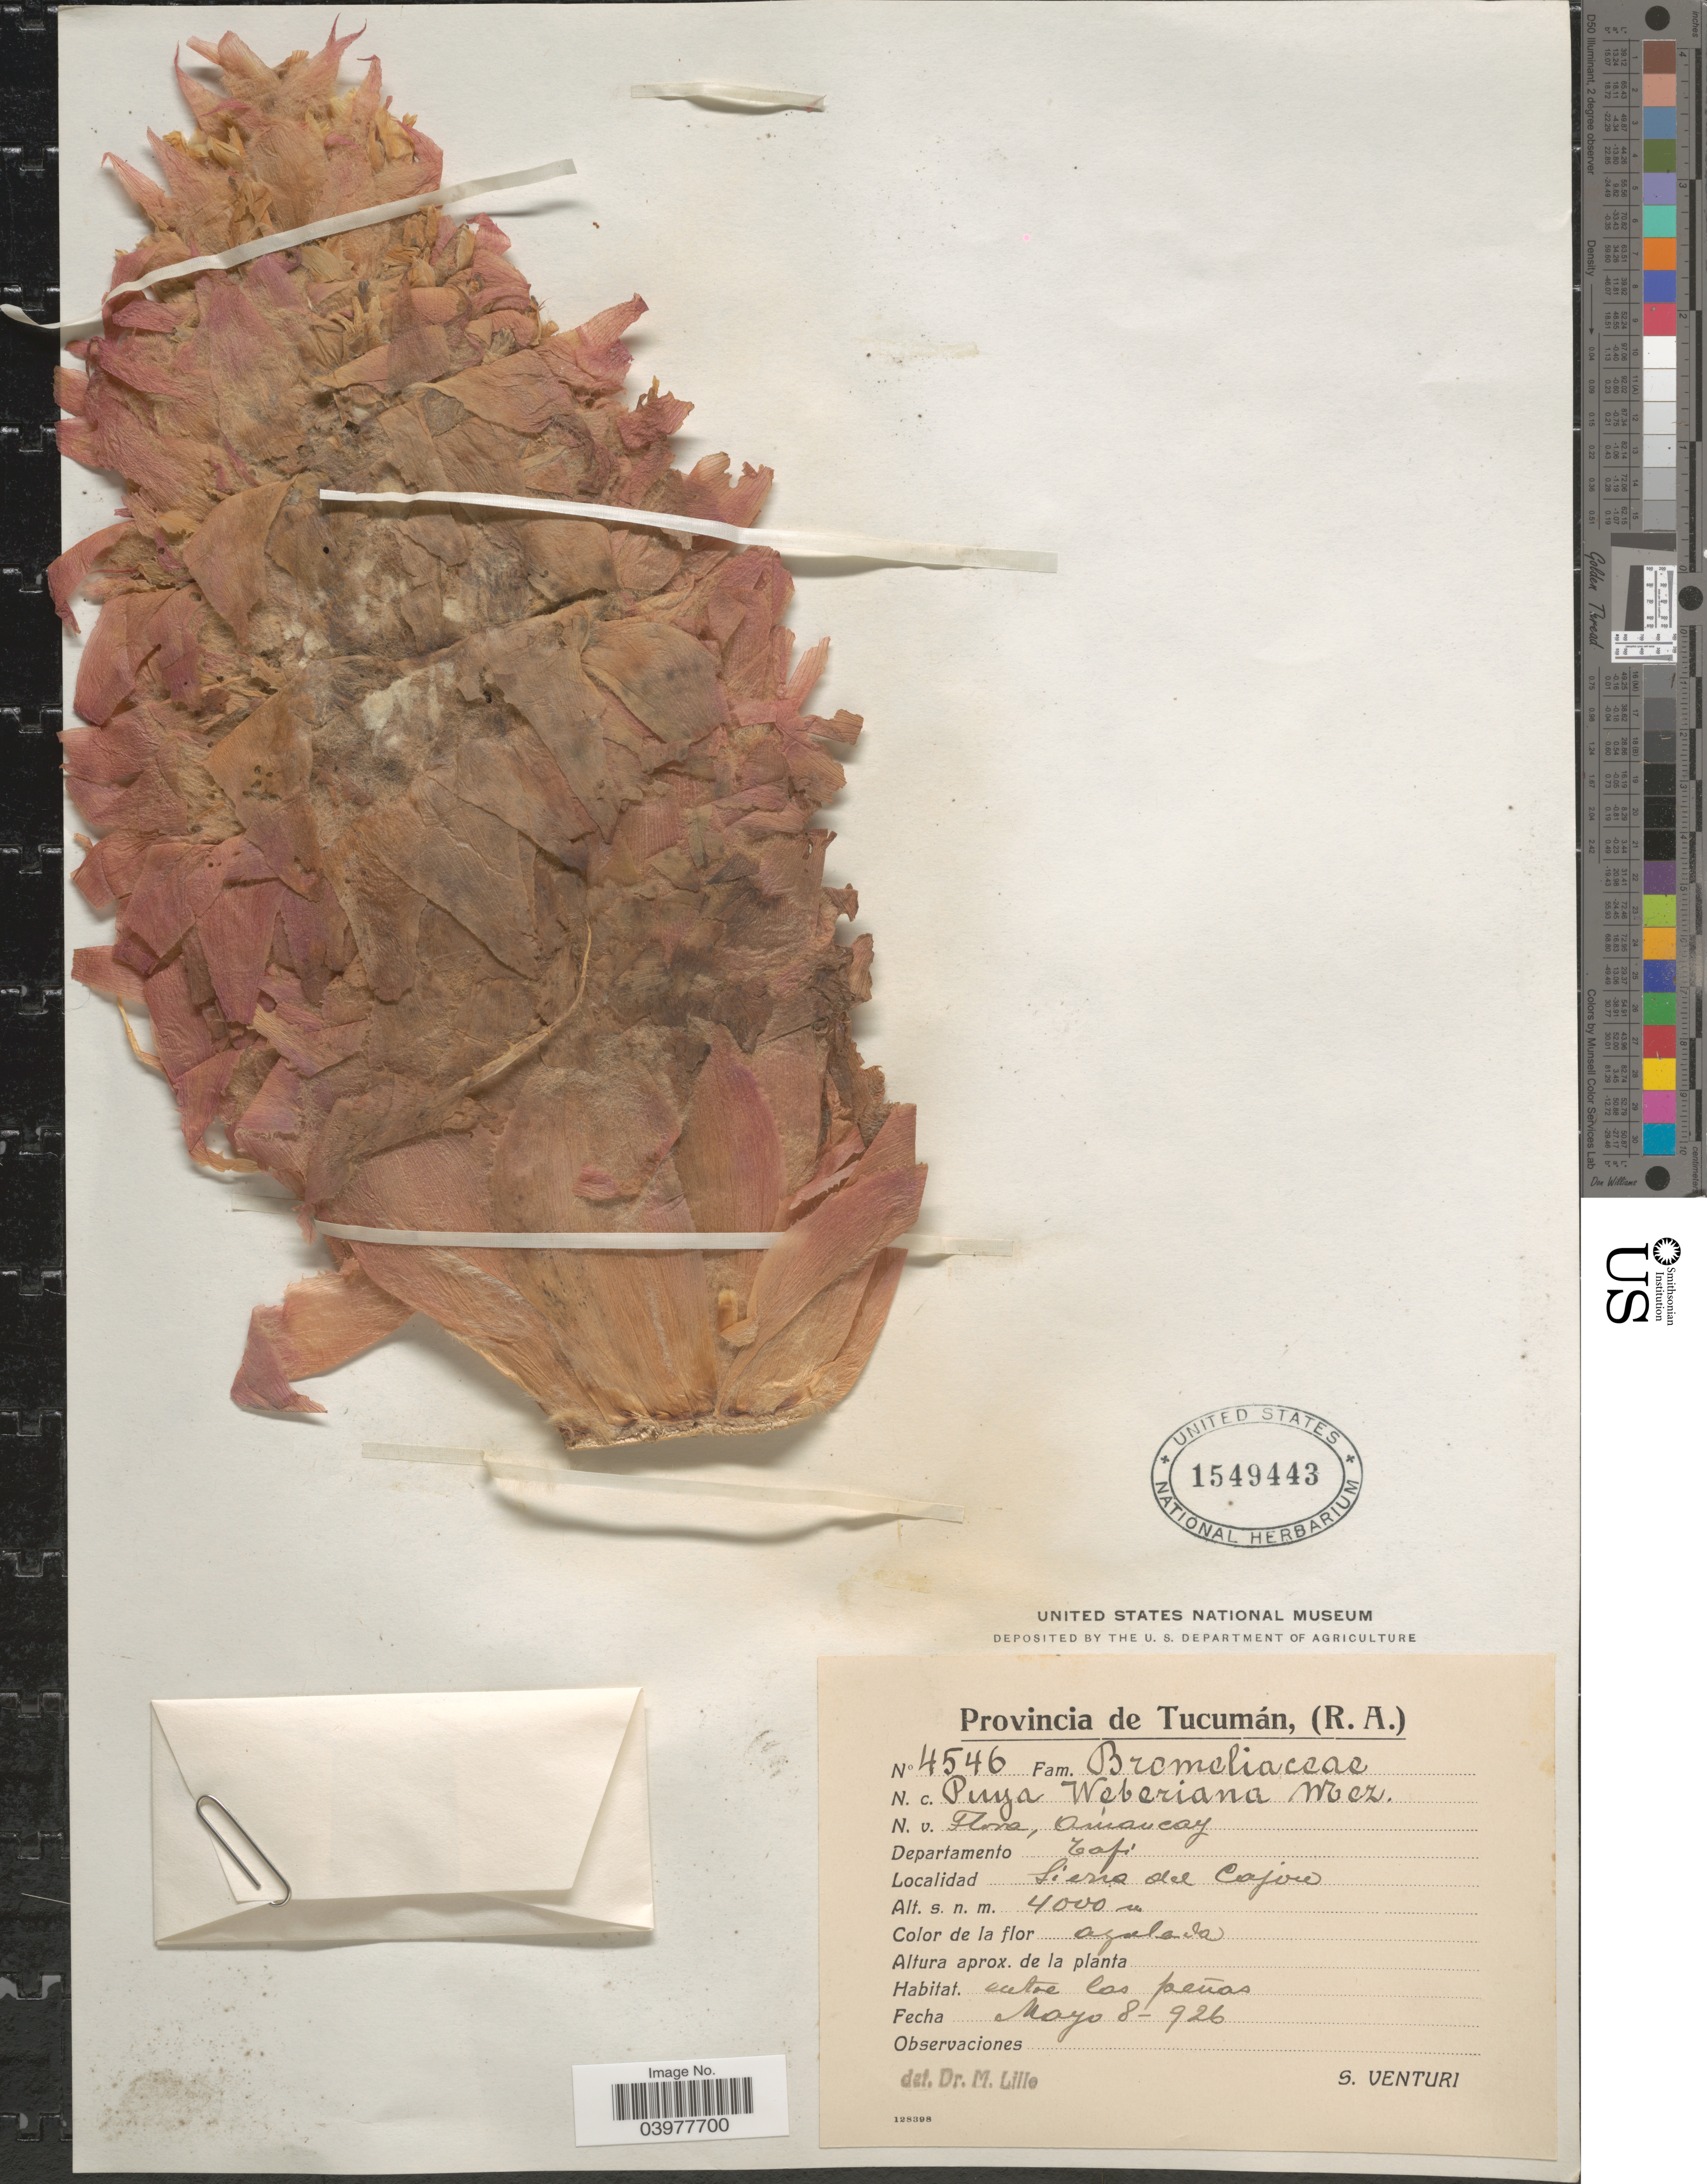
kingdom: Plantae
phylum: Tracheophyta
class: Liliopsida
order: Poales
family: Bromeliaceae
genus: Puya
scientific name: Puya weberiana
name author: É. Morren ex Mez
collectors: S. Venturi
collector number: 4546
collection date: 1926-05-08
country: Argentina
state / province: Tucuman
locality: Departamento Tafí. Sierra del Cajon.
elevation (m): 4000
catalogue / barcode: US 1549443